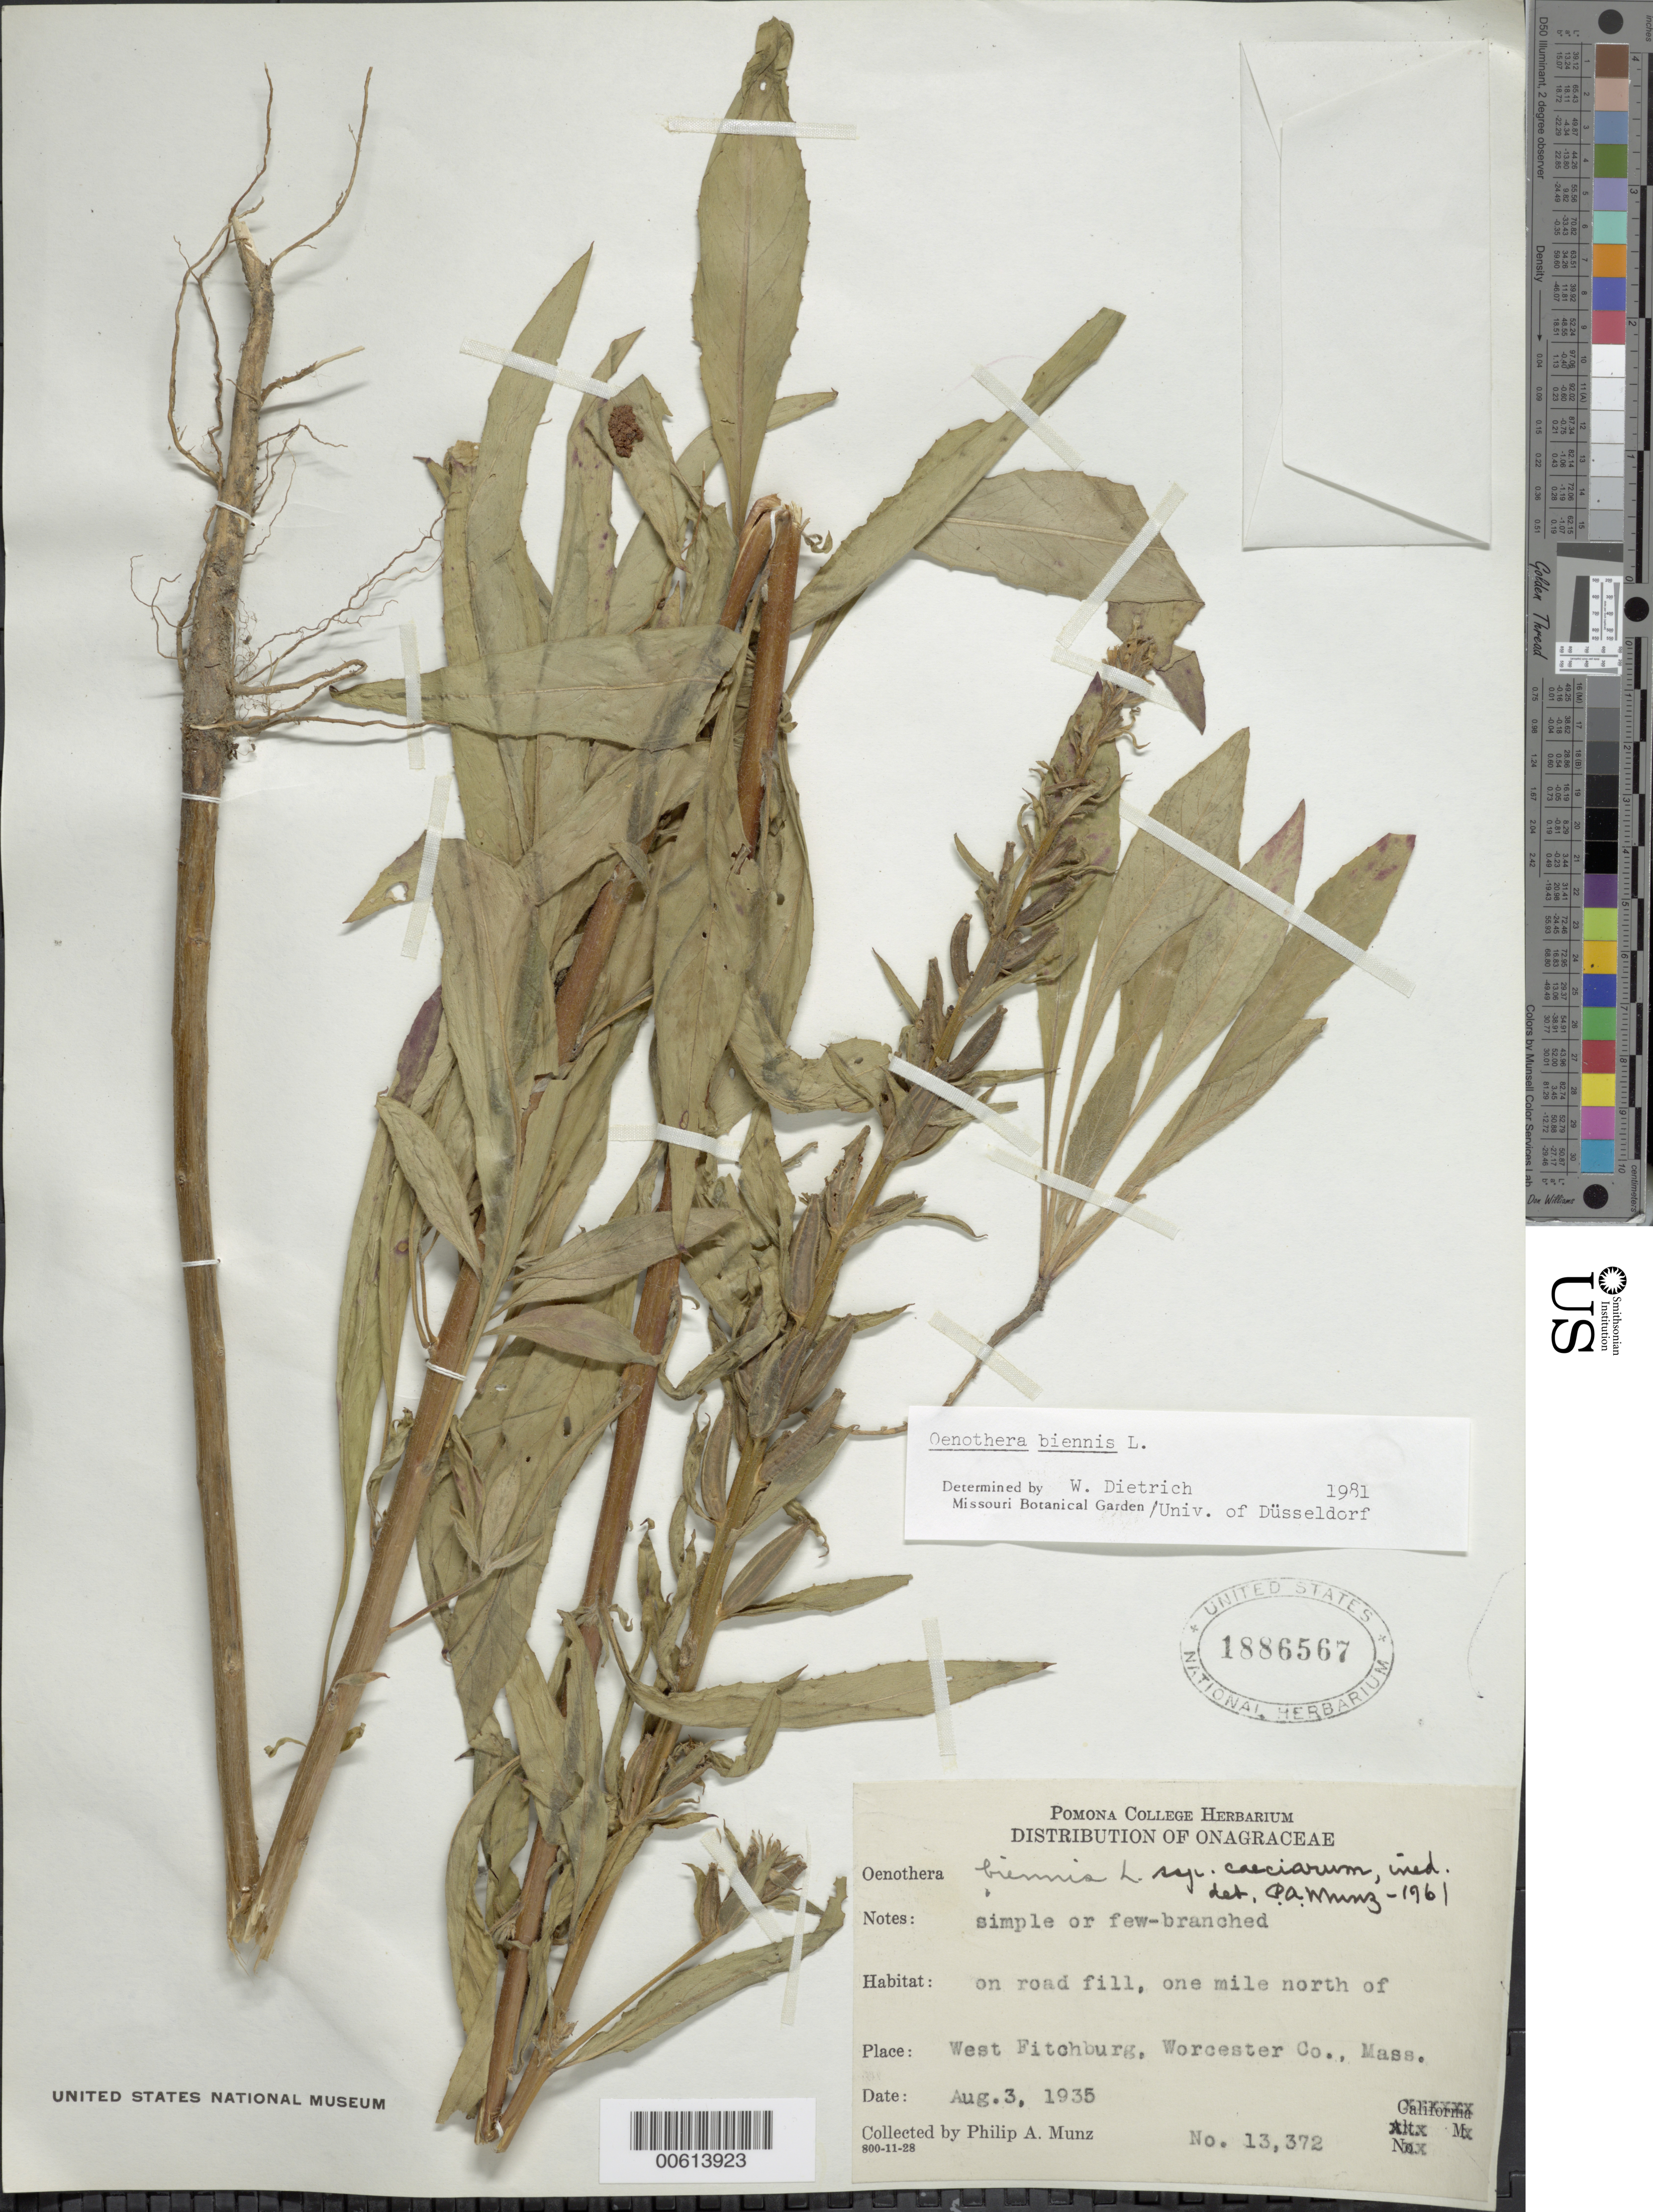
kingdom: Plantae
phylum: Tracheophyta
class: Magnoliopsida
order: Myrtales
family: Onagraceae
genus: Oenothera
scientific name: Oenothera biennis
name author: L.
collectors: P. A. Munz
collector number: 13372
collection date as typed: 03 Aug 1935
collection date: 1935-08-03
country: United States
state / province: Massachusetts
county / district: Worcester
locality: One mile north of West Fitchburg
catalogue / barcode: US 1886567